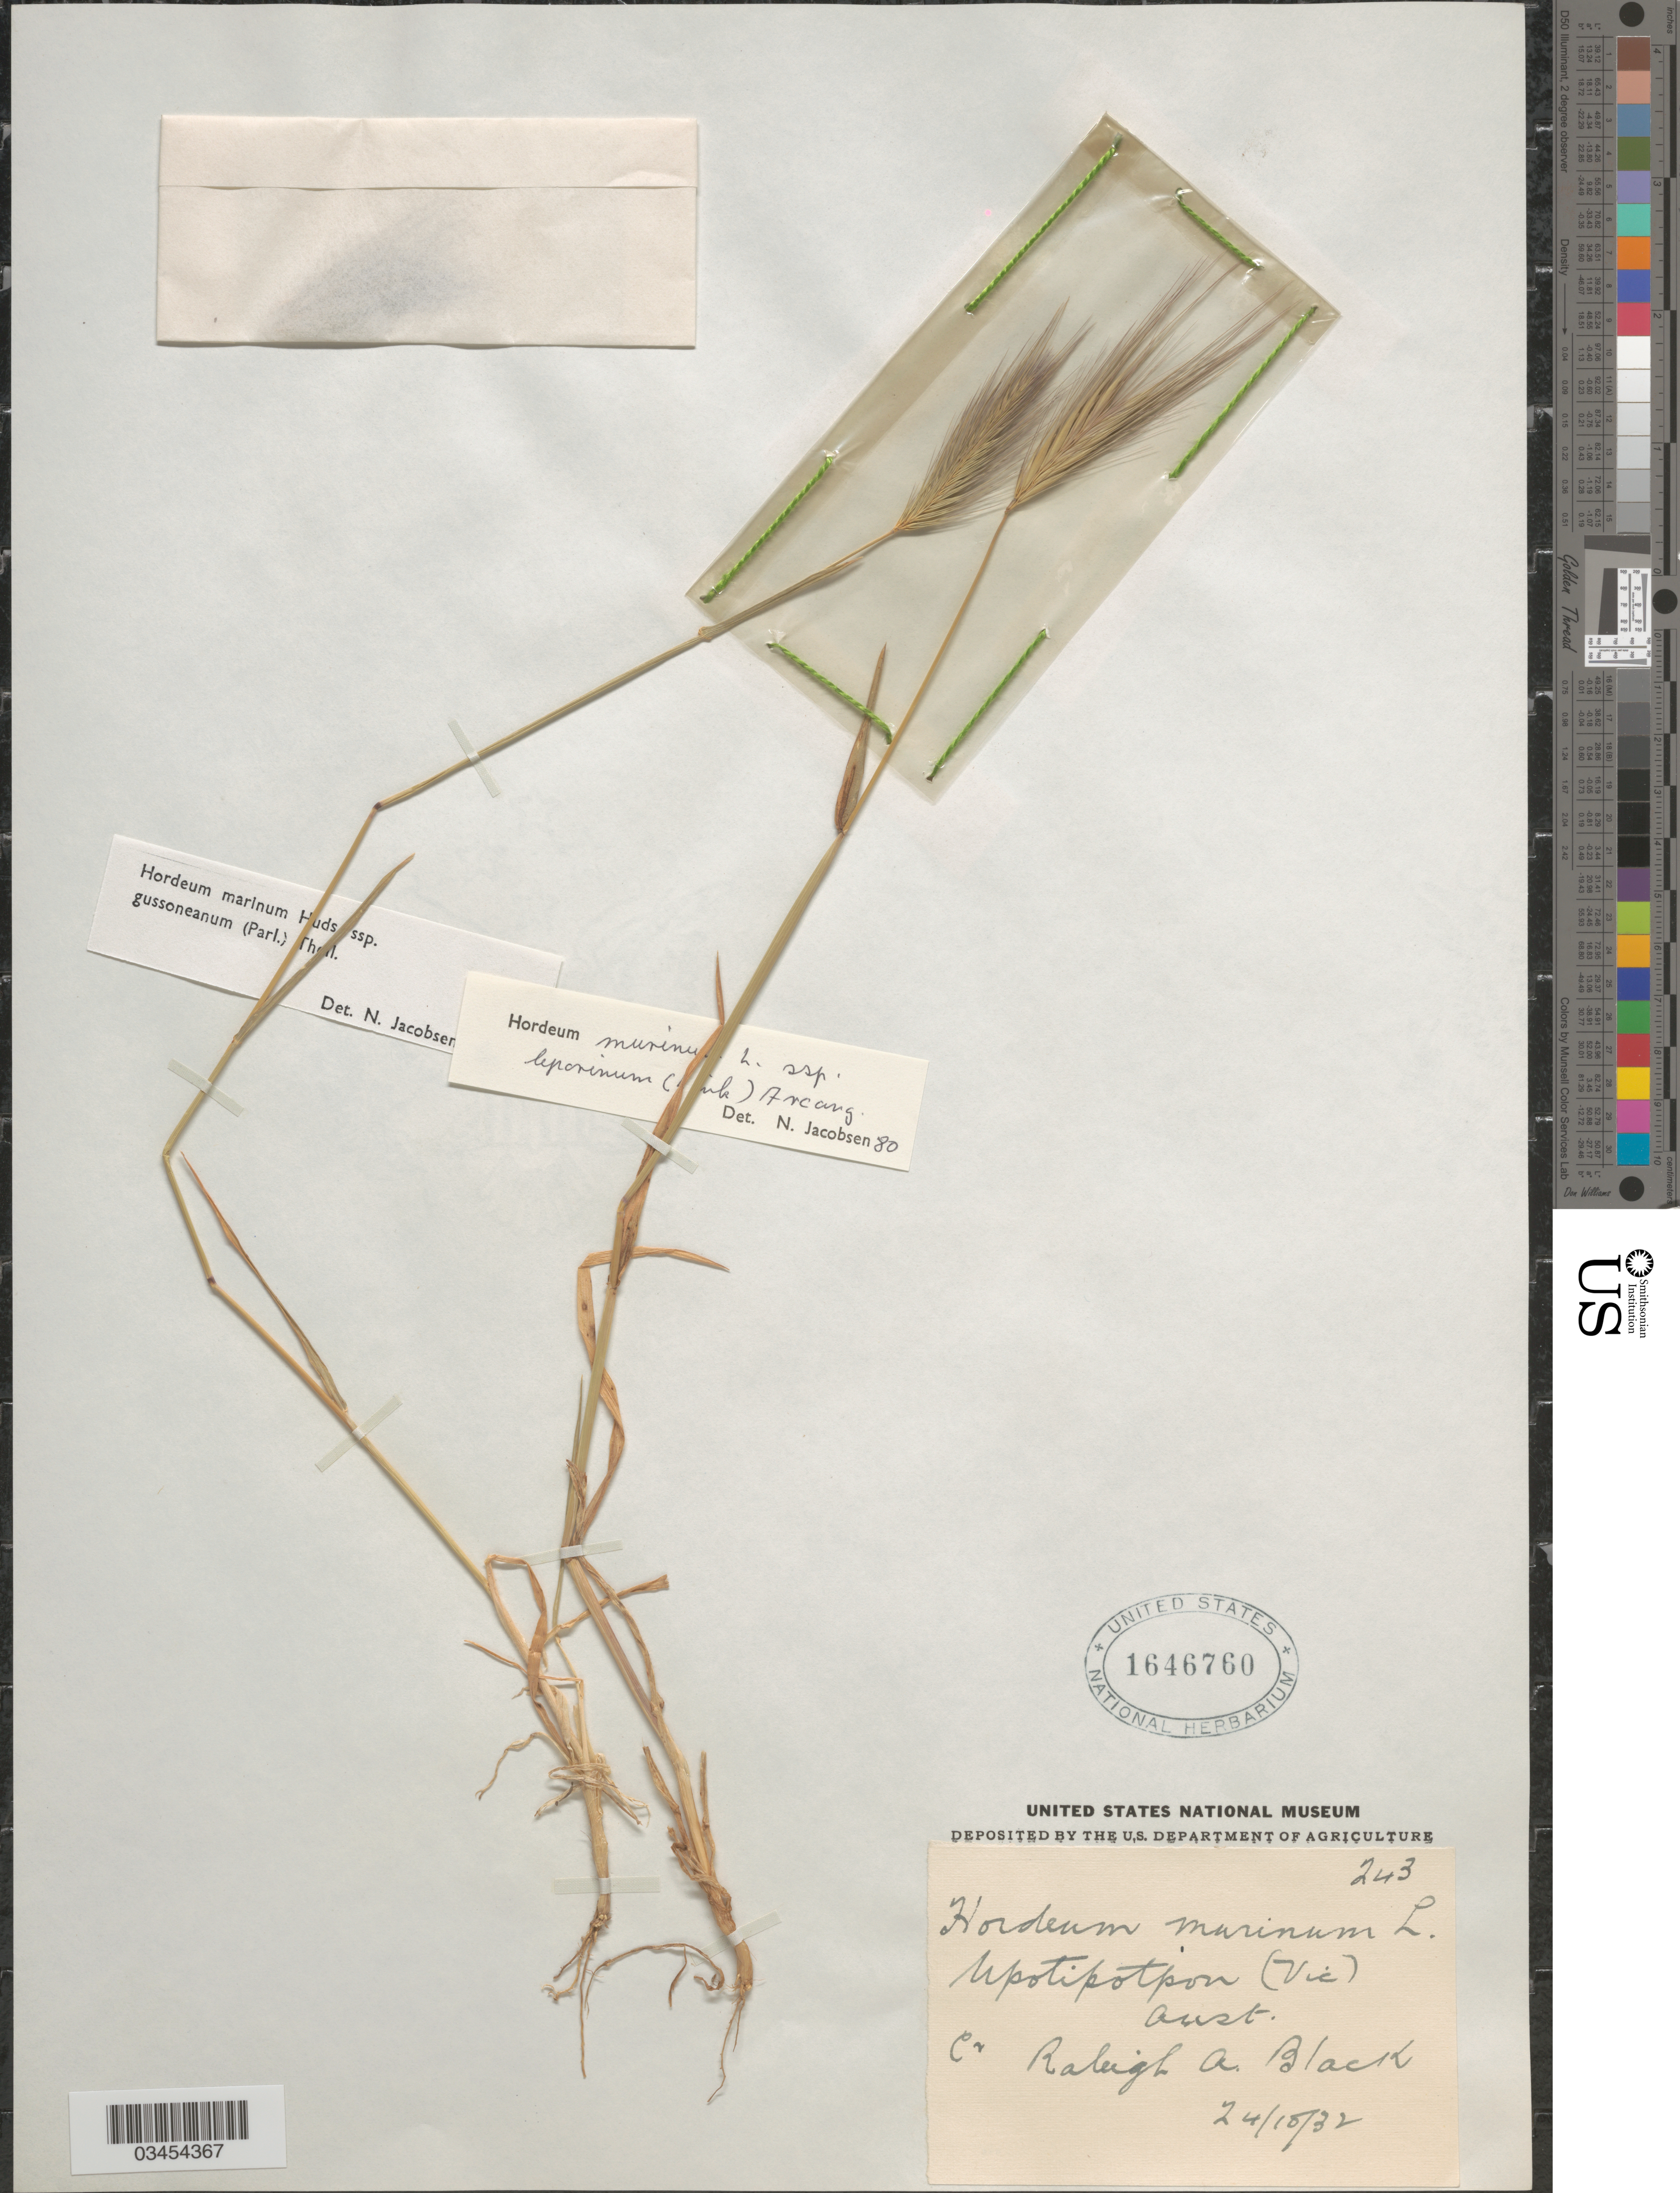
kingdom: Plantae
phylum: Tracheophyta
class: Liliopsida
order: Poales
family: Poaceae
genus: Hordeum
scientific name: Hordeum murinum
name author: L.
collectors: R. A. Black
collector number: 243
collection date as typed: Transcribed d/m/y: 24/10/32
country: Australia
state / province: Victoria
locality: Upotipotpon (Vic).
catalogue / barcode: US 1646760